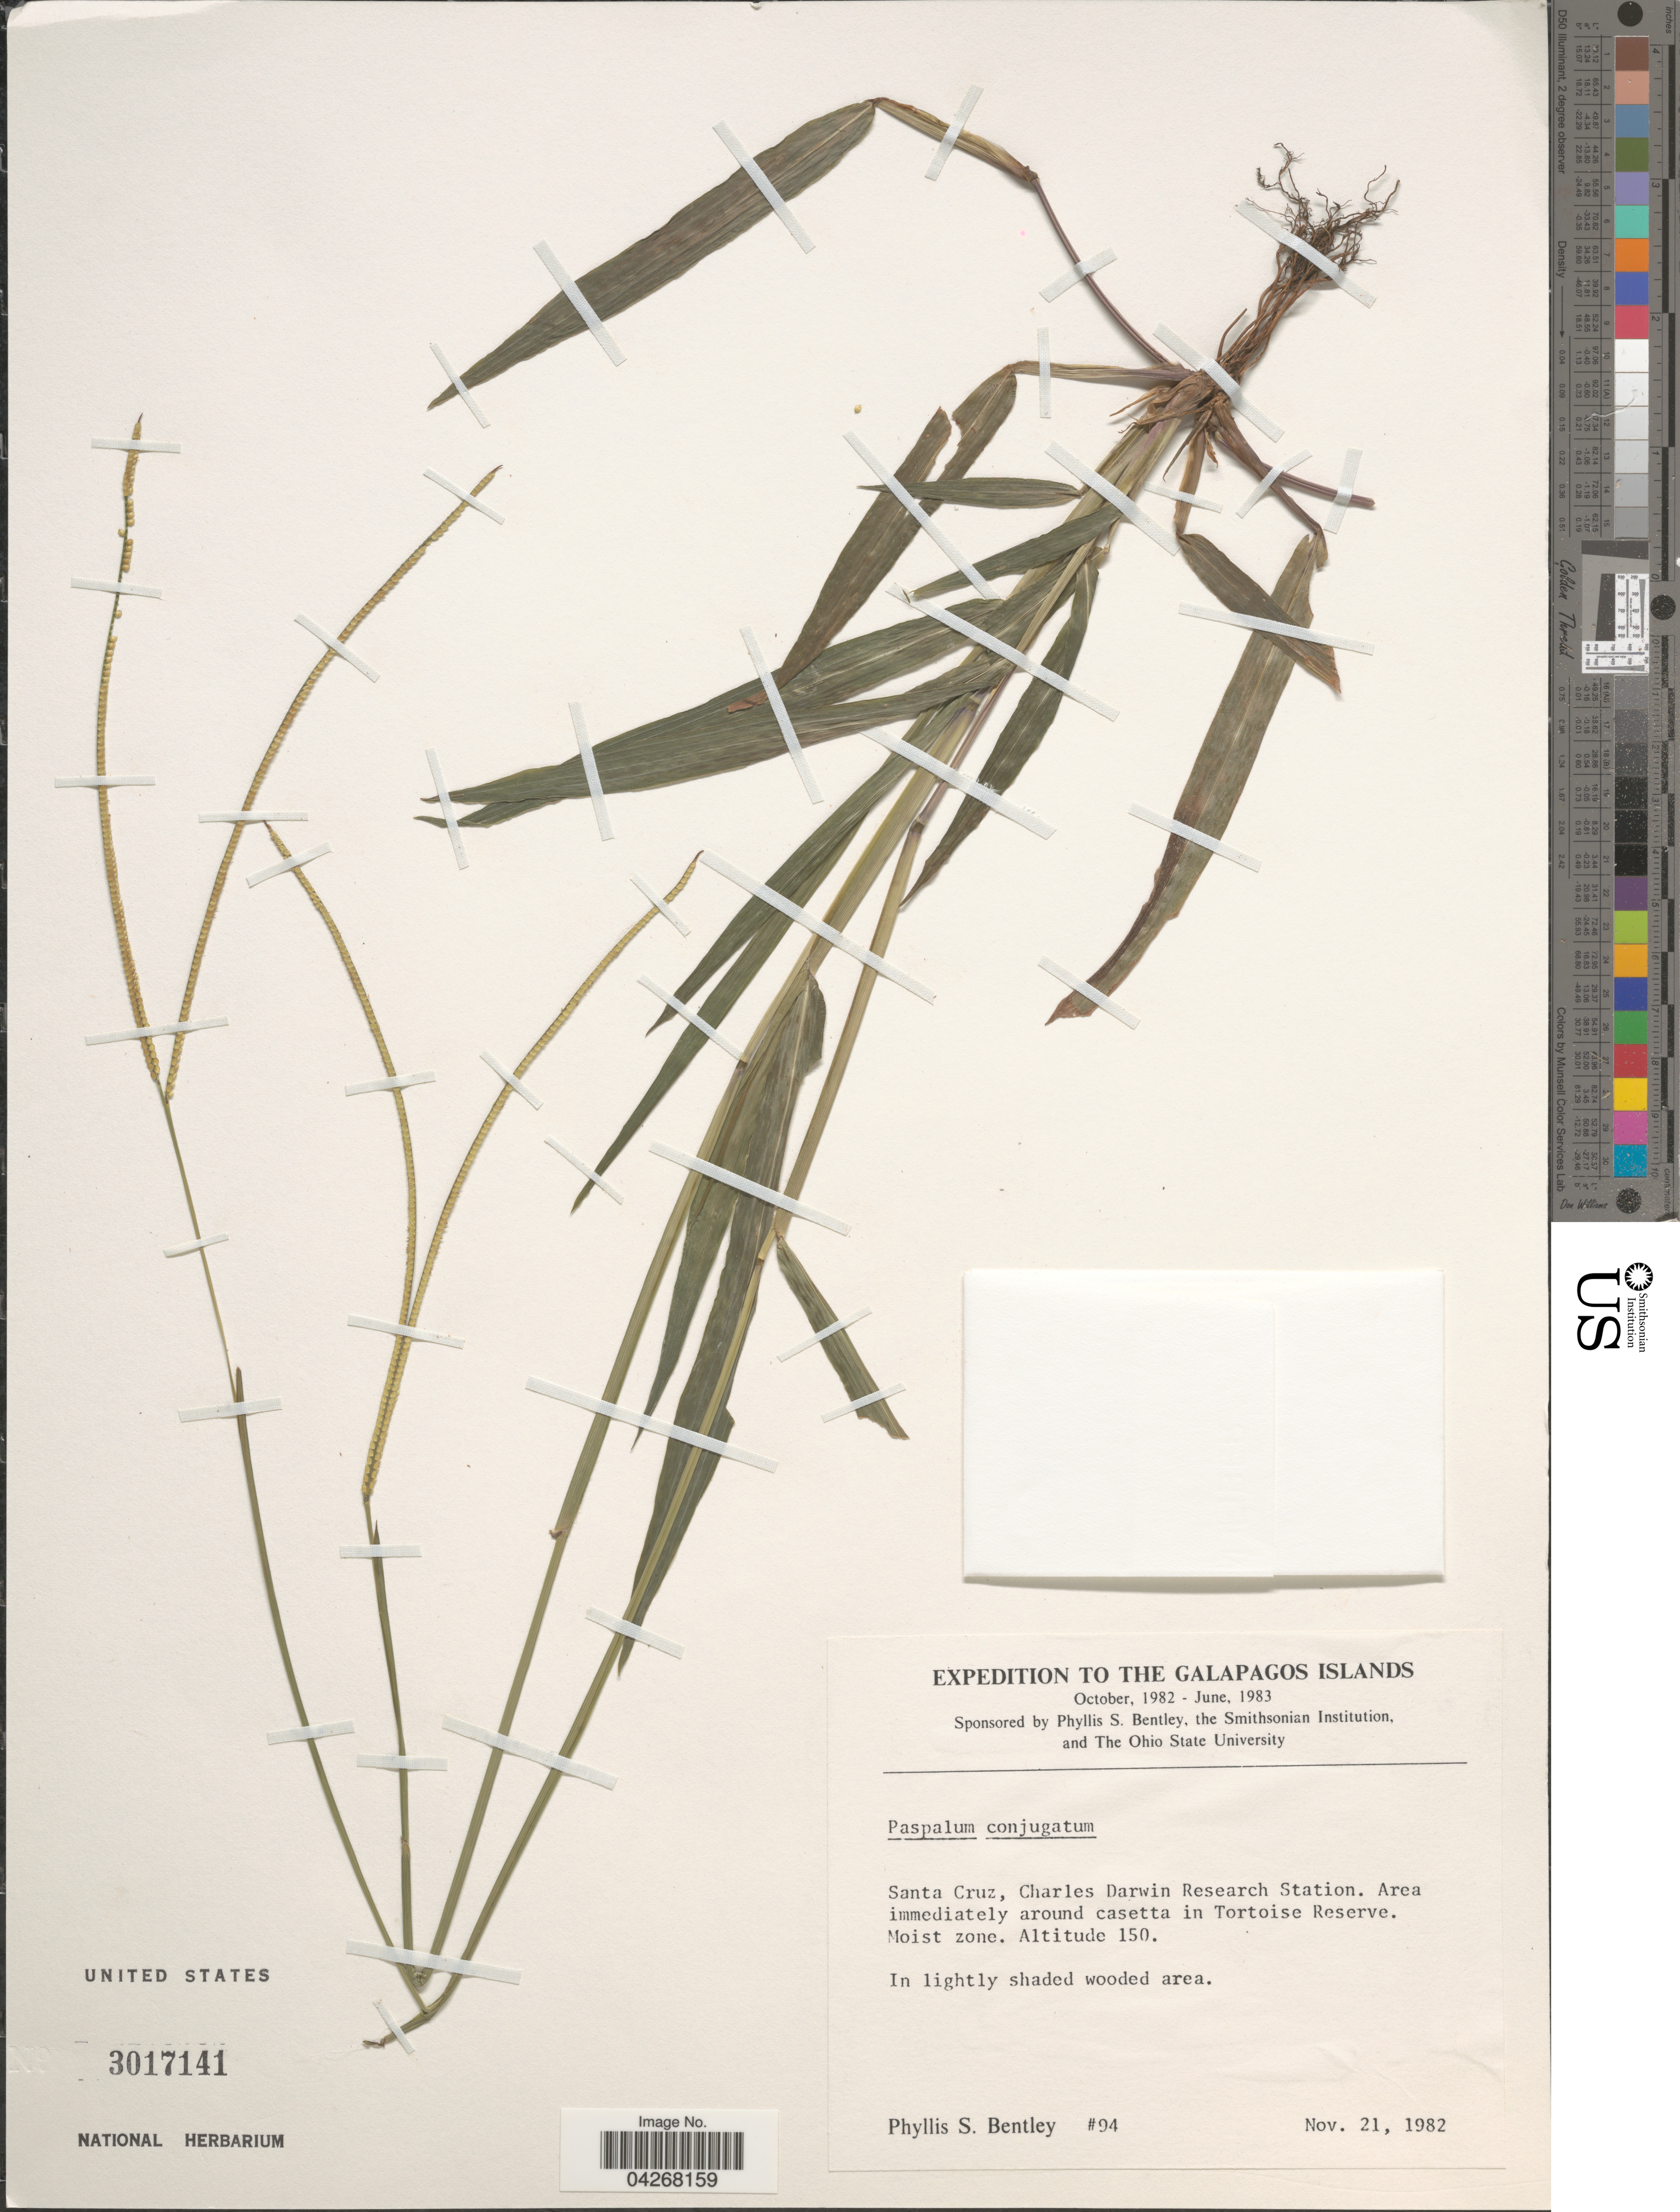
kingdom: Plantae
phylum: Tracheophyta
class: Liliopsida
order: Poales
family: Poaceae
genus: Paspalum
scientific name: Paspalum conjugatum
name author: P.J. Bergius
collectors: P. S. Bentley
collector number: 94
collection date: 1982-11-21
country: Ecuador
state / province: Colón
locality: Expedition to the Galapagos Islands. Santa Cruz, Charles Darwin Research Station. Area immediately around casetta in Tortoise Reserve.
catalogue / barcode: US 3017141